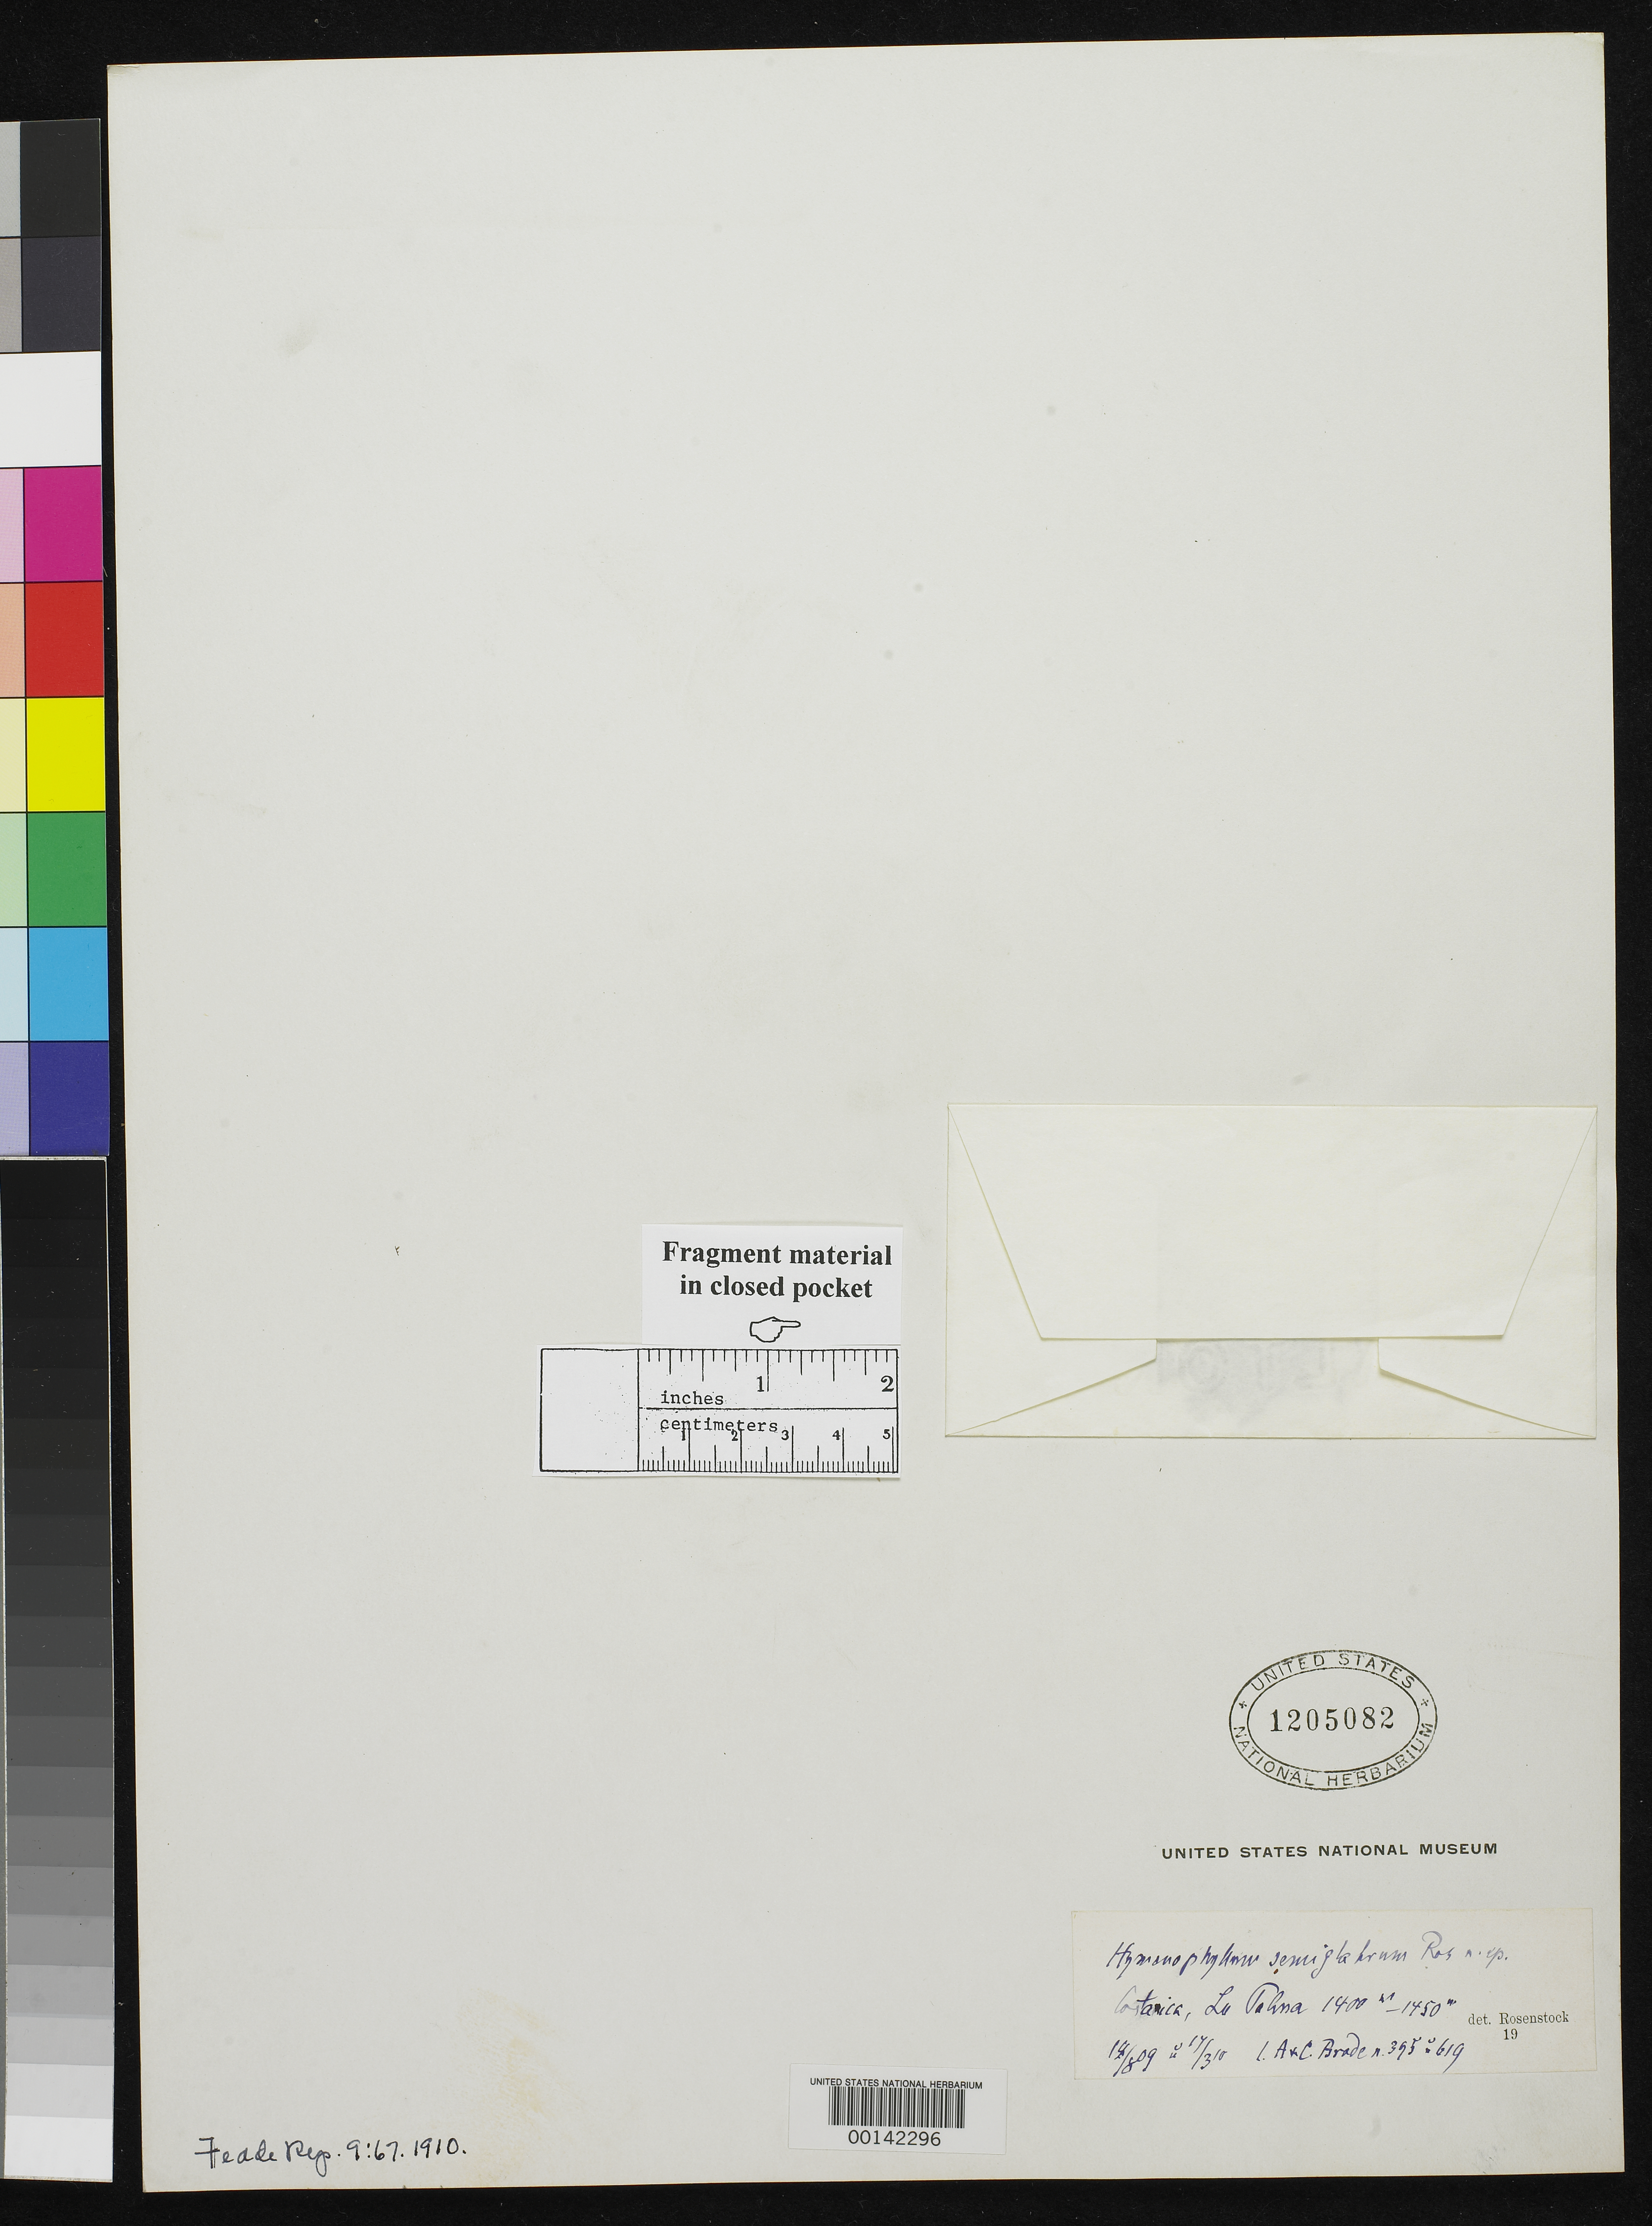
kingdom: Plantae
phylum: Tracheophyta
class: Polypodiopsida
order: Hymenophyllales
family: Hymenophyllaceae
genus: Hymenophyllum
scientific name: Hymenophyllum semiglabrum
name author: Rosenst.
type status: Type Fragment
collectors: A. C. Brade & A. Brade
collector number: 395 & 619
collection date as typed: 18 Aug 1909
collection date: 1909-08-18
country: Costa Rica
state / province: San José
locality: La Palma.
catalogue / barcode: US 1205082